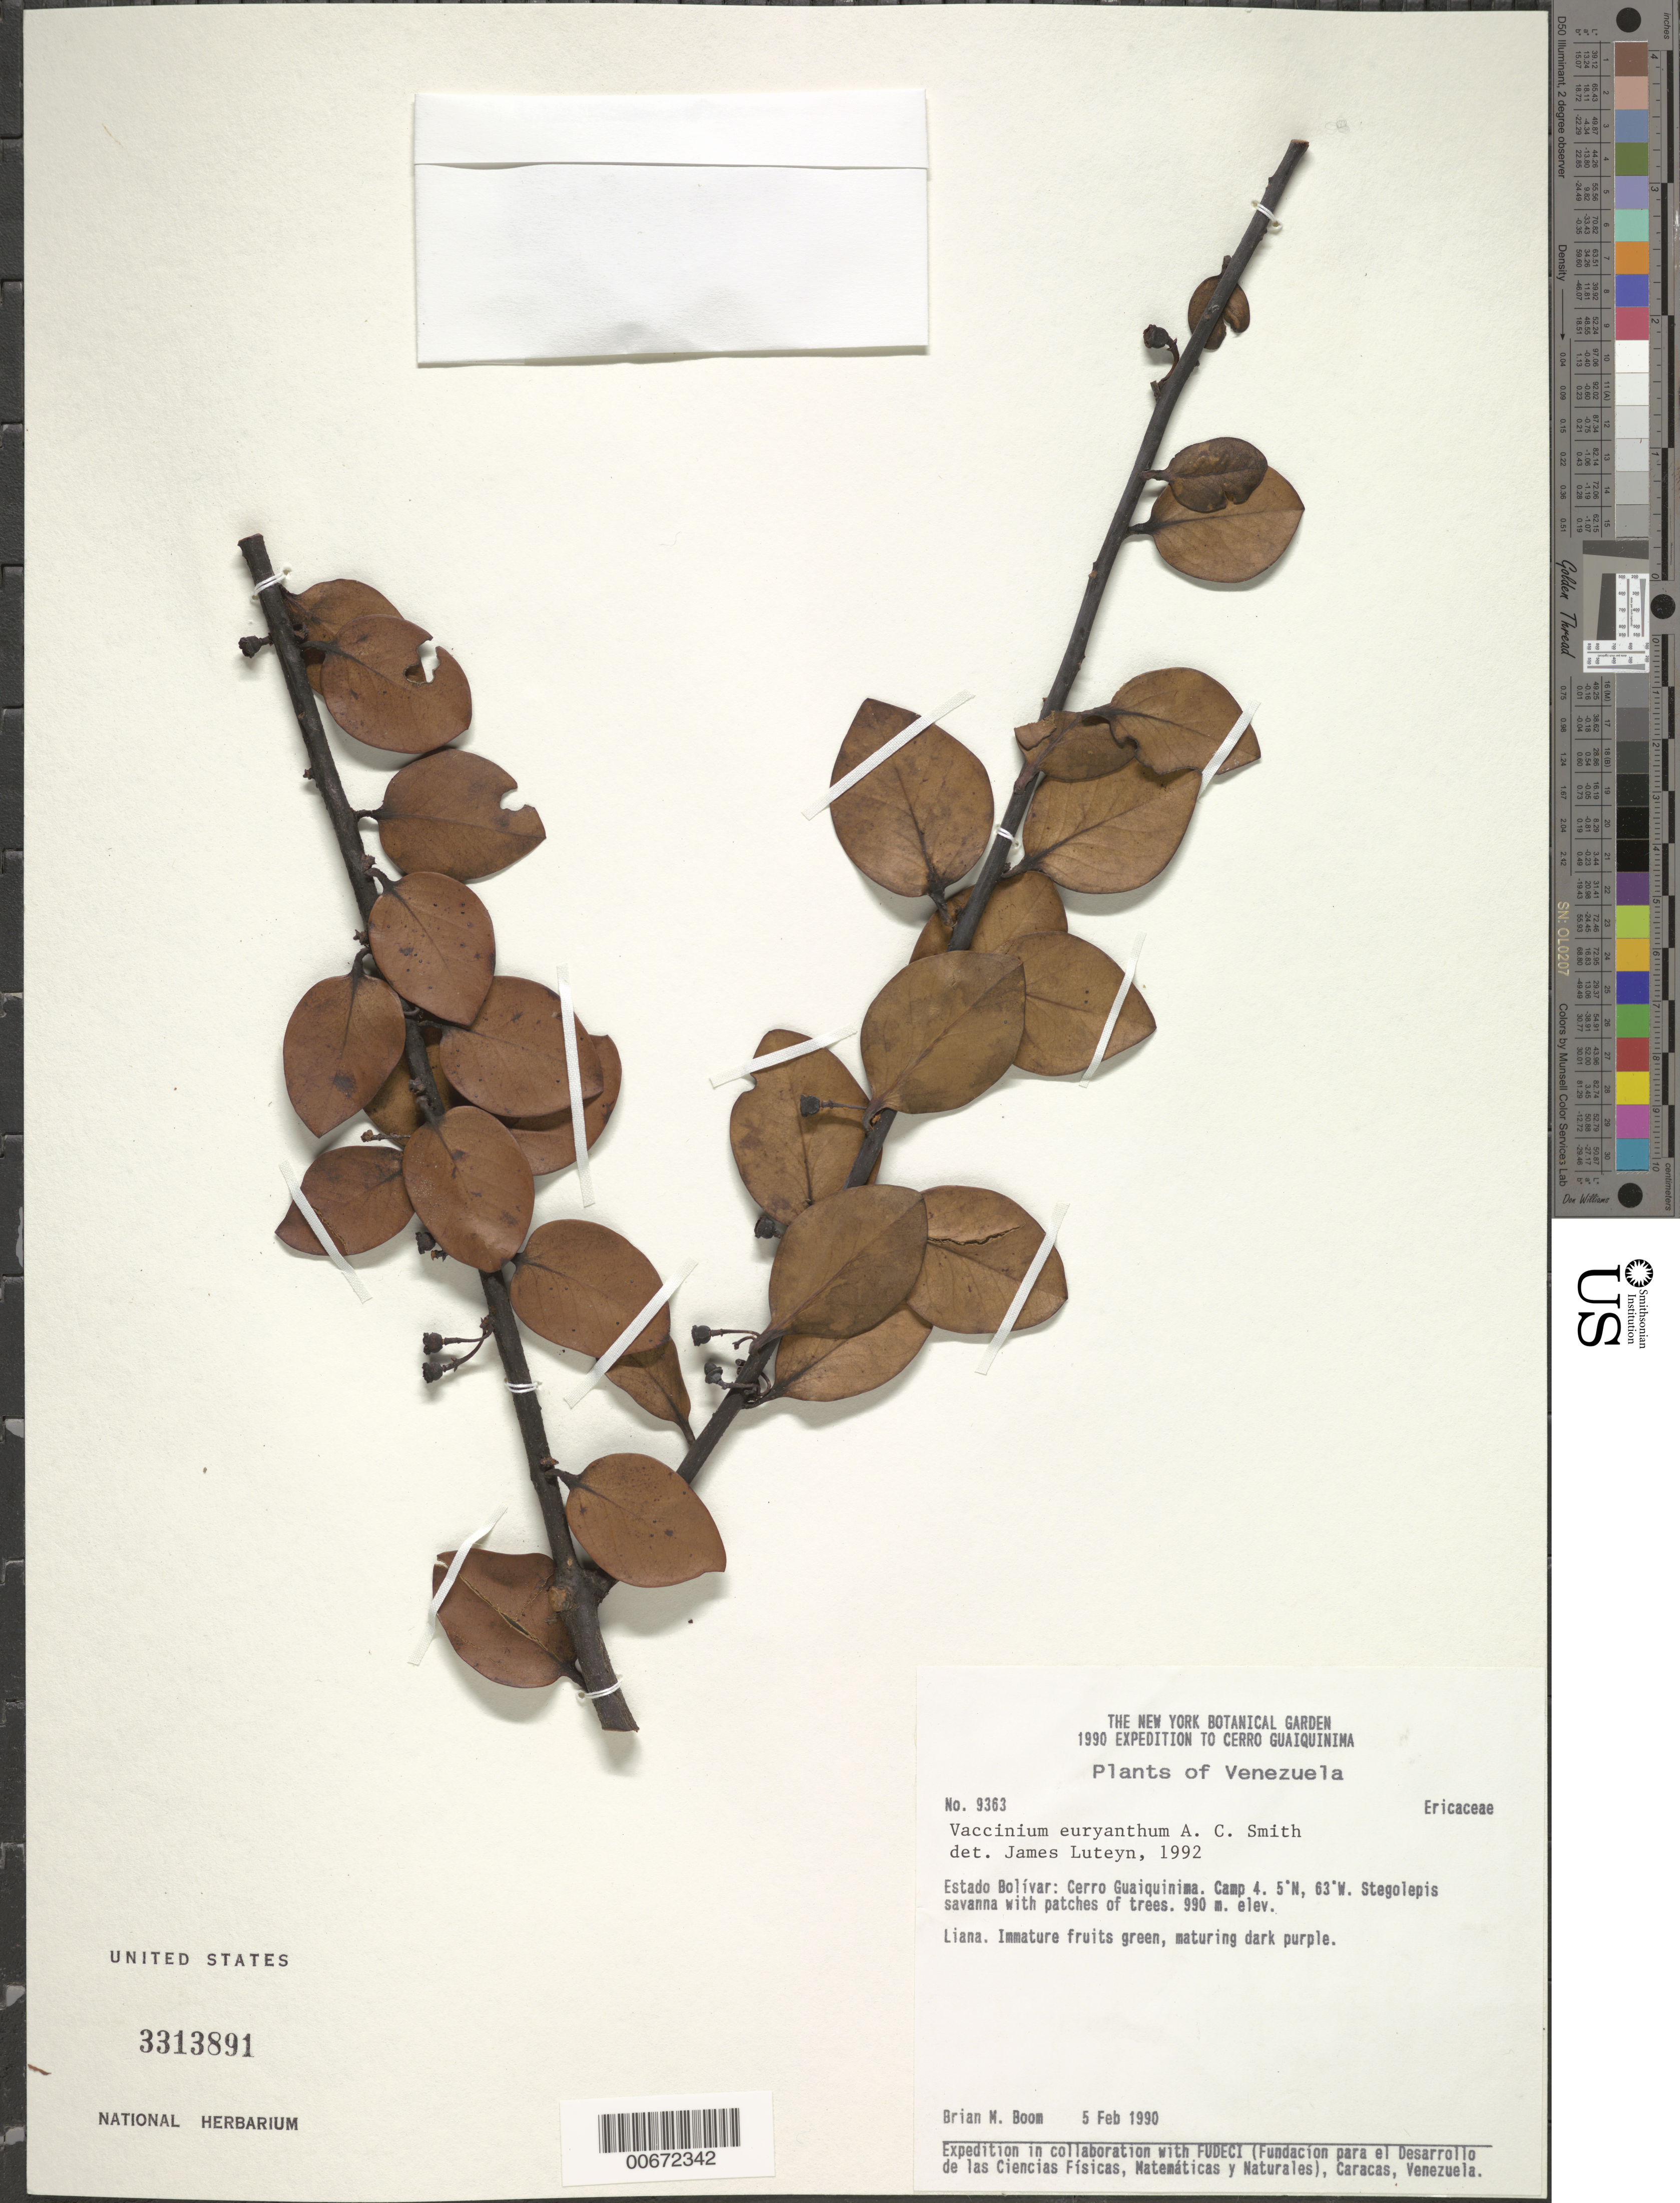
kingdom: Plantae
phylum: Tracheophyta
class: Magnoliopsida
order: Ericales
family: Ericaceae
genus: Vaccinium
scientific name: Vaccinium euryanthum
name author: A.C. Sm.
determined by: Luteyn, J. L.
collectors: B. M. Boom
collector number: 9363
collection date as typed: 5-Feb-90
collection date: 1990-02-05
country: Venezuela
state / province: Bolívar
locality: Cerro Guaiquinima, Camp 4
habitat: Stegolepis savanna with patches of trees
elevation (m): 990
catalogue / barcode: US 3313891